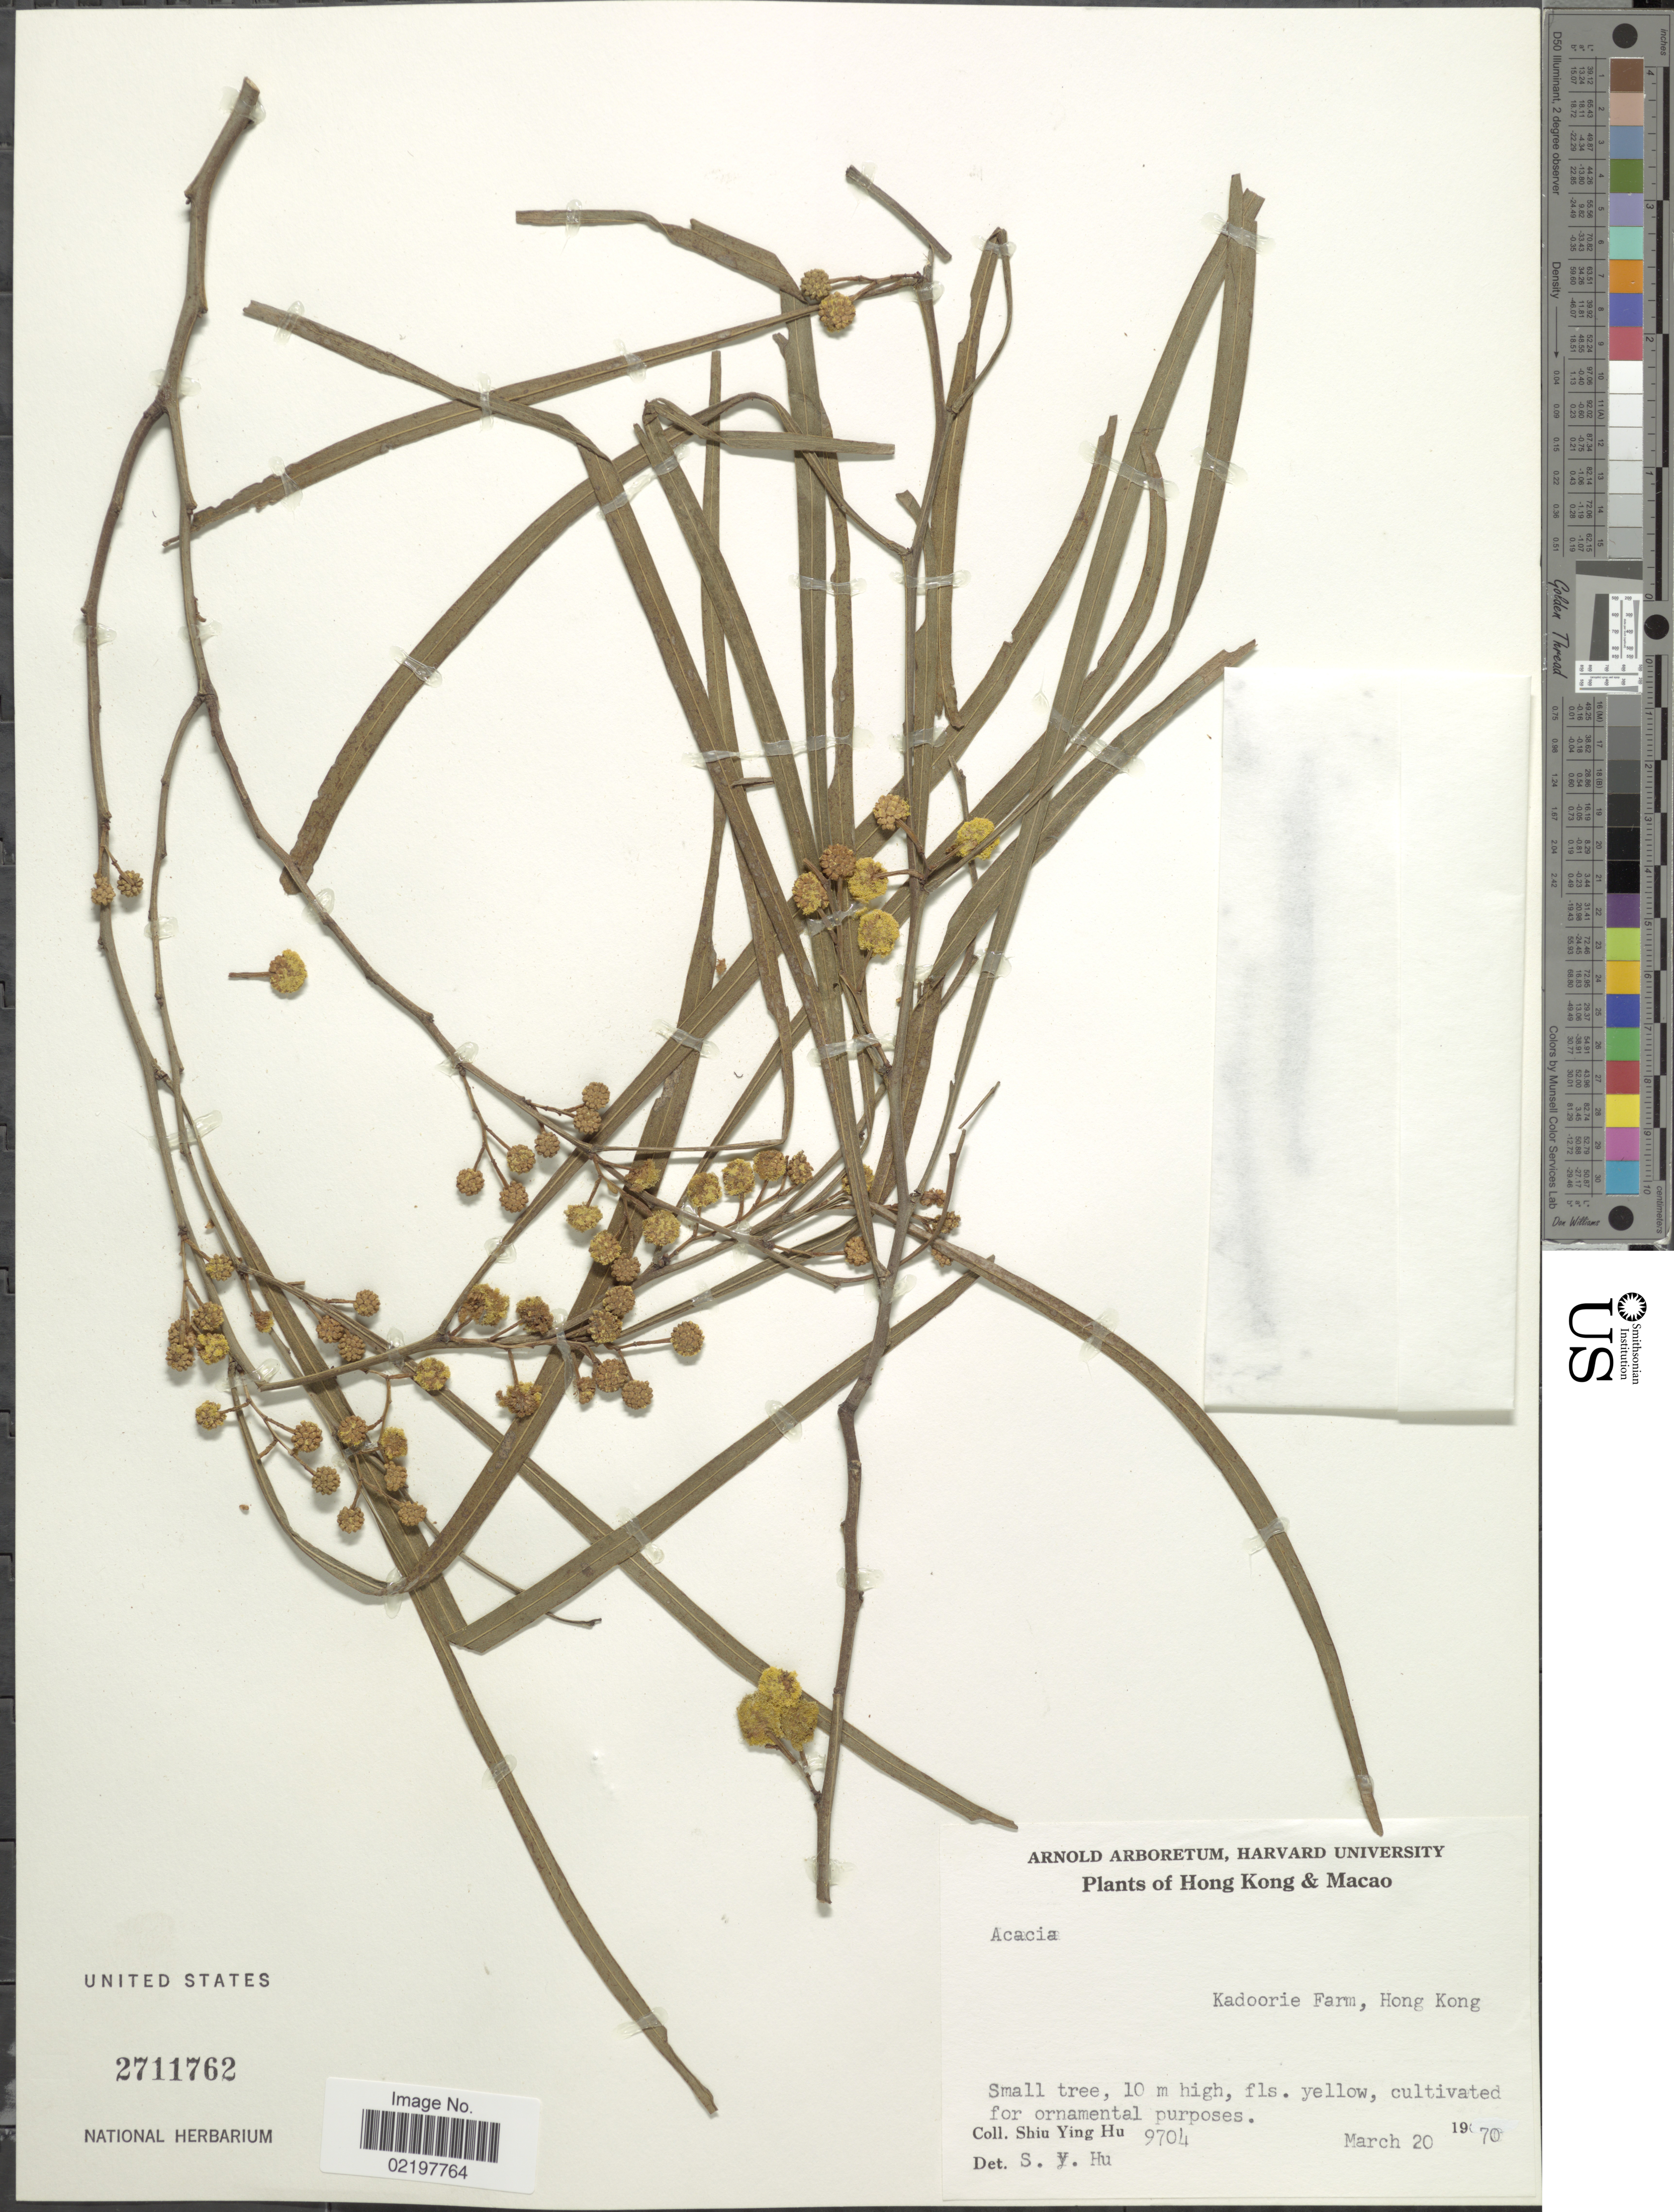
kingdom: Plantae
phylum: Tracheophyta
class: Magnoliopsida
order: Fabales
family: Fabaceae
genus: Acacia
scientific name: Acacia sp.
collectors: S. Y. Hu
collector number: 9704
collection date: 1970-03-20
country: China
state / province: Hong Kong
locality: Hong Kong & Macao, Kadoorie Farm, Hong Kong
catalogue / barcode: US 2711762